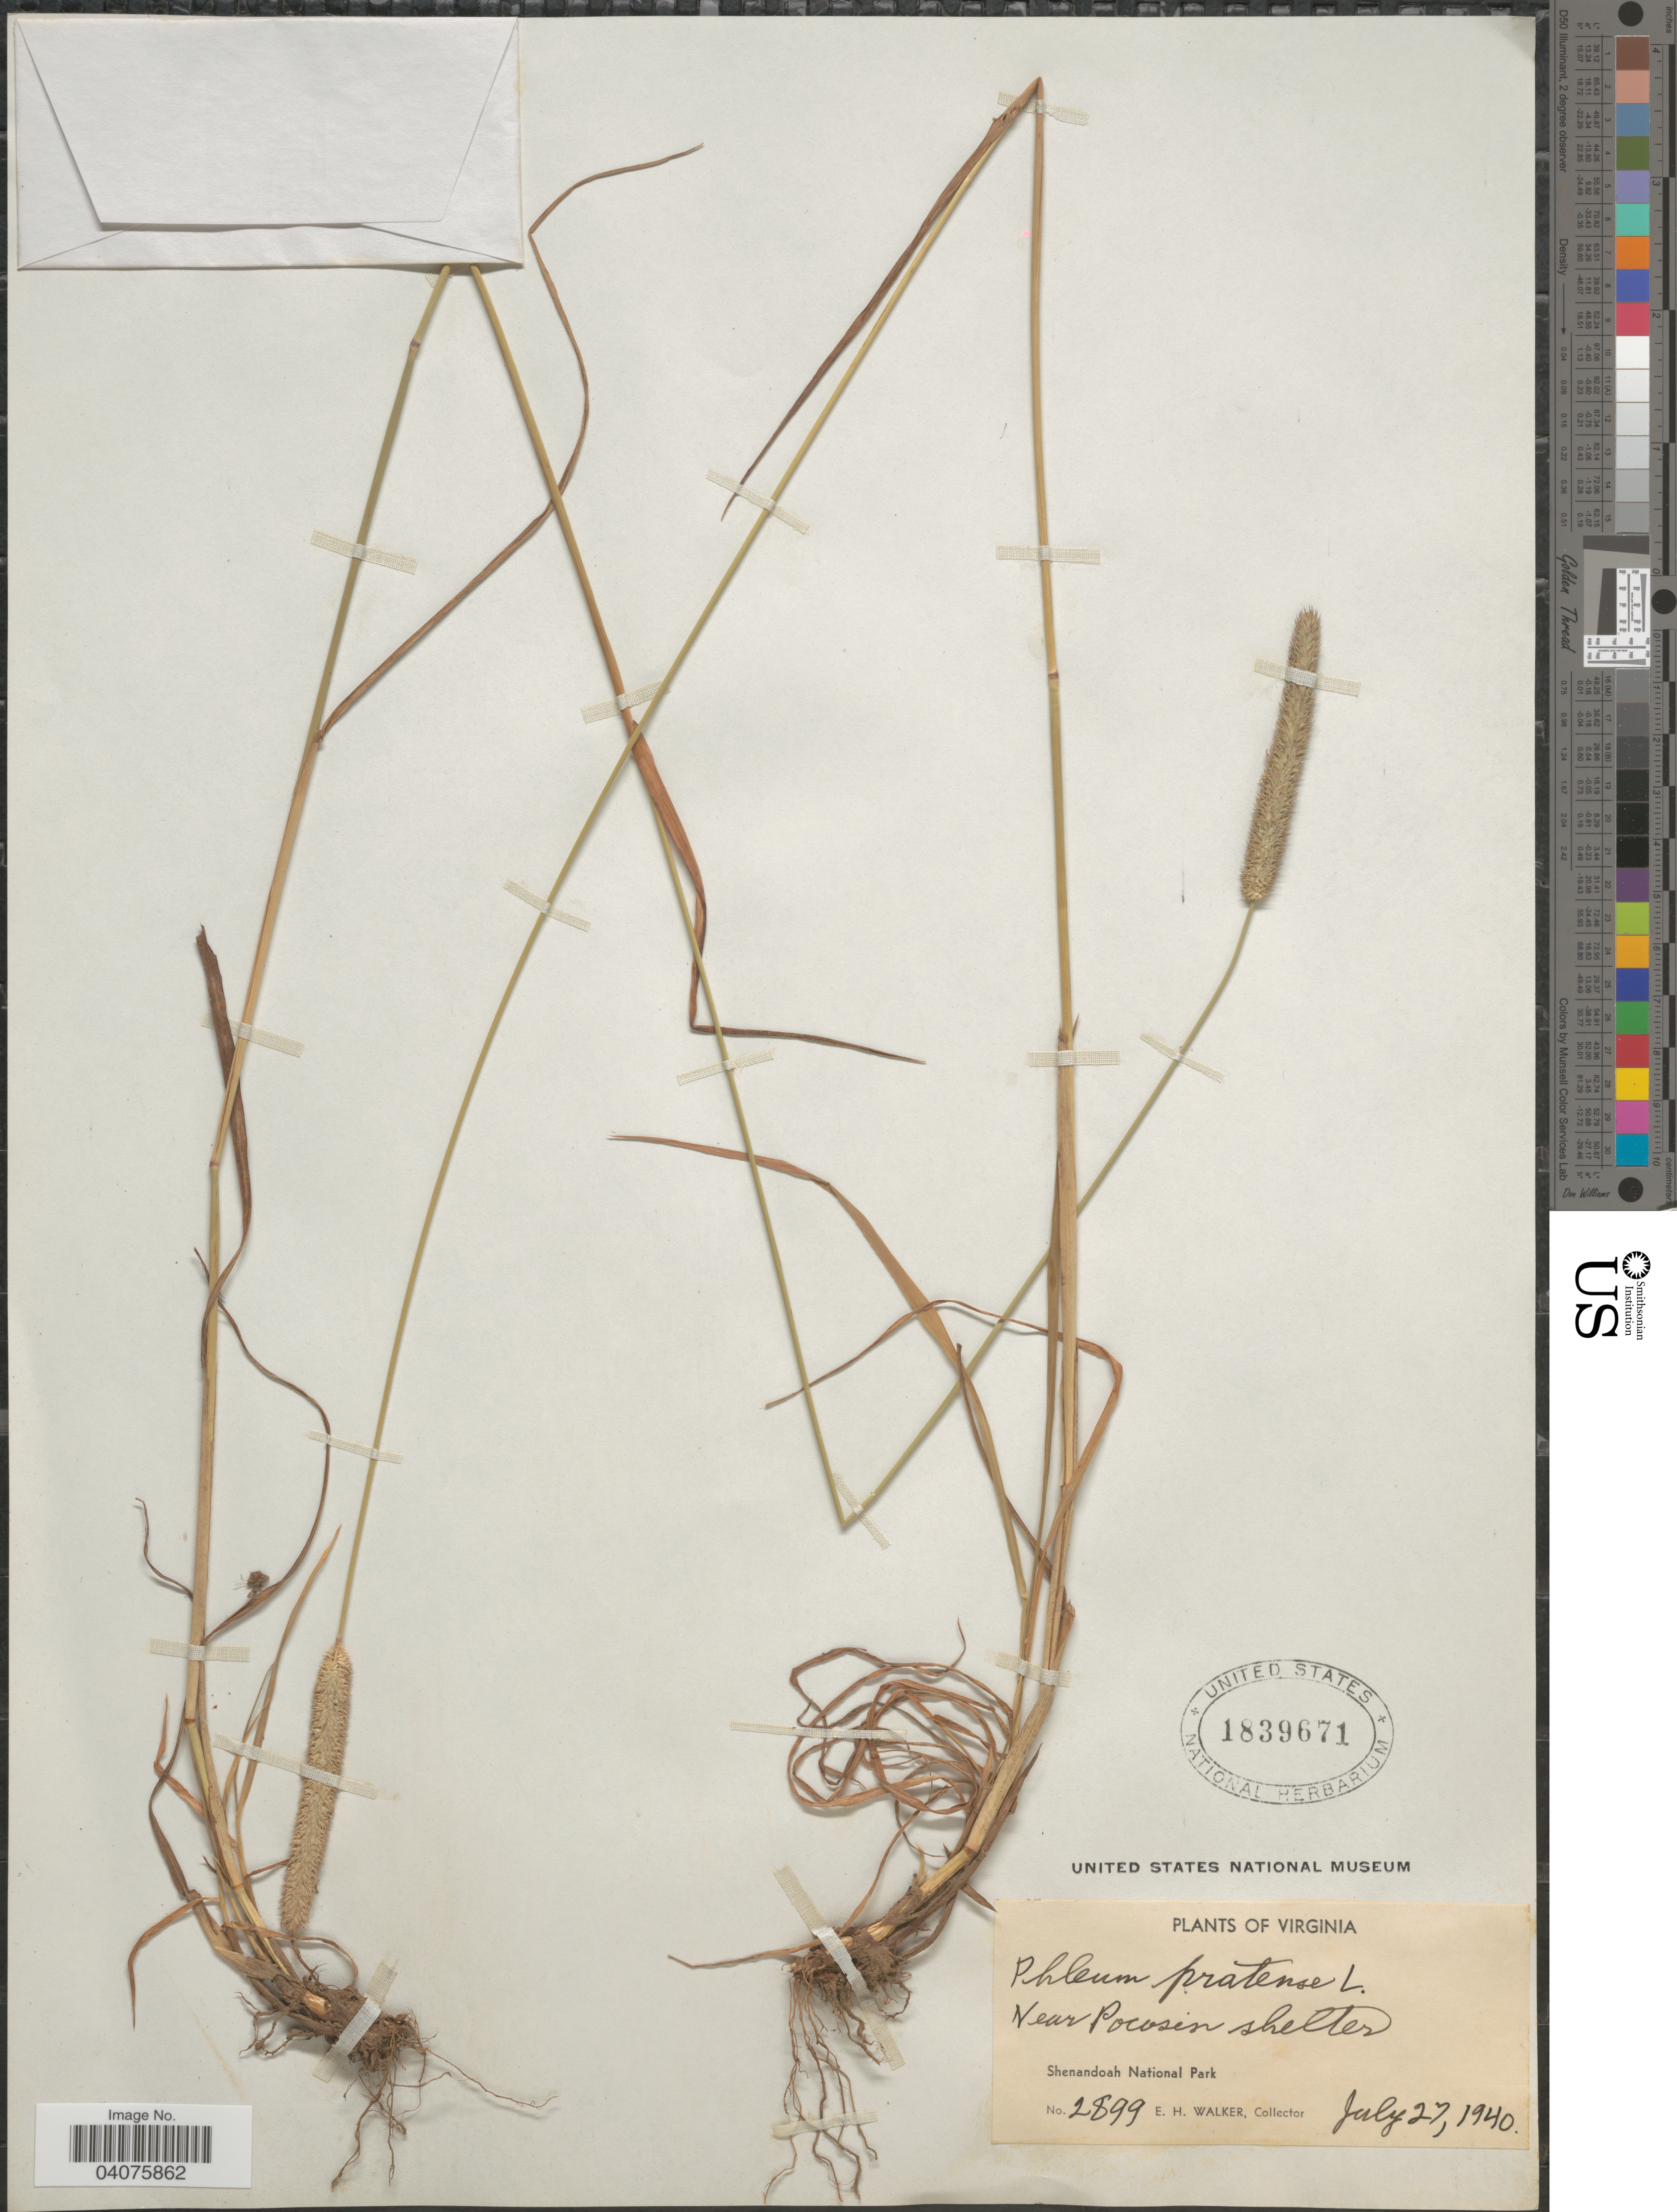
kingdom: Plantae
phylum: Tracheophyta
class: Liliopsida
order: Poales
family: Poaceae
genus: Phleum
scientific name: Phleum pratense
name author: L.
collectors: E. H. Walker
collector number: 2899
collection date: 1940-07-27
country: United States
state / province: Virginia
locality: Near Pocosin shelter. Shenandoah National Park.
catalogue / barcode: US 1839671